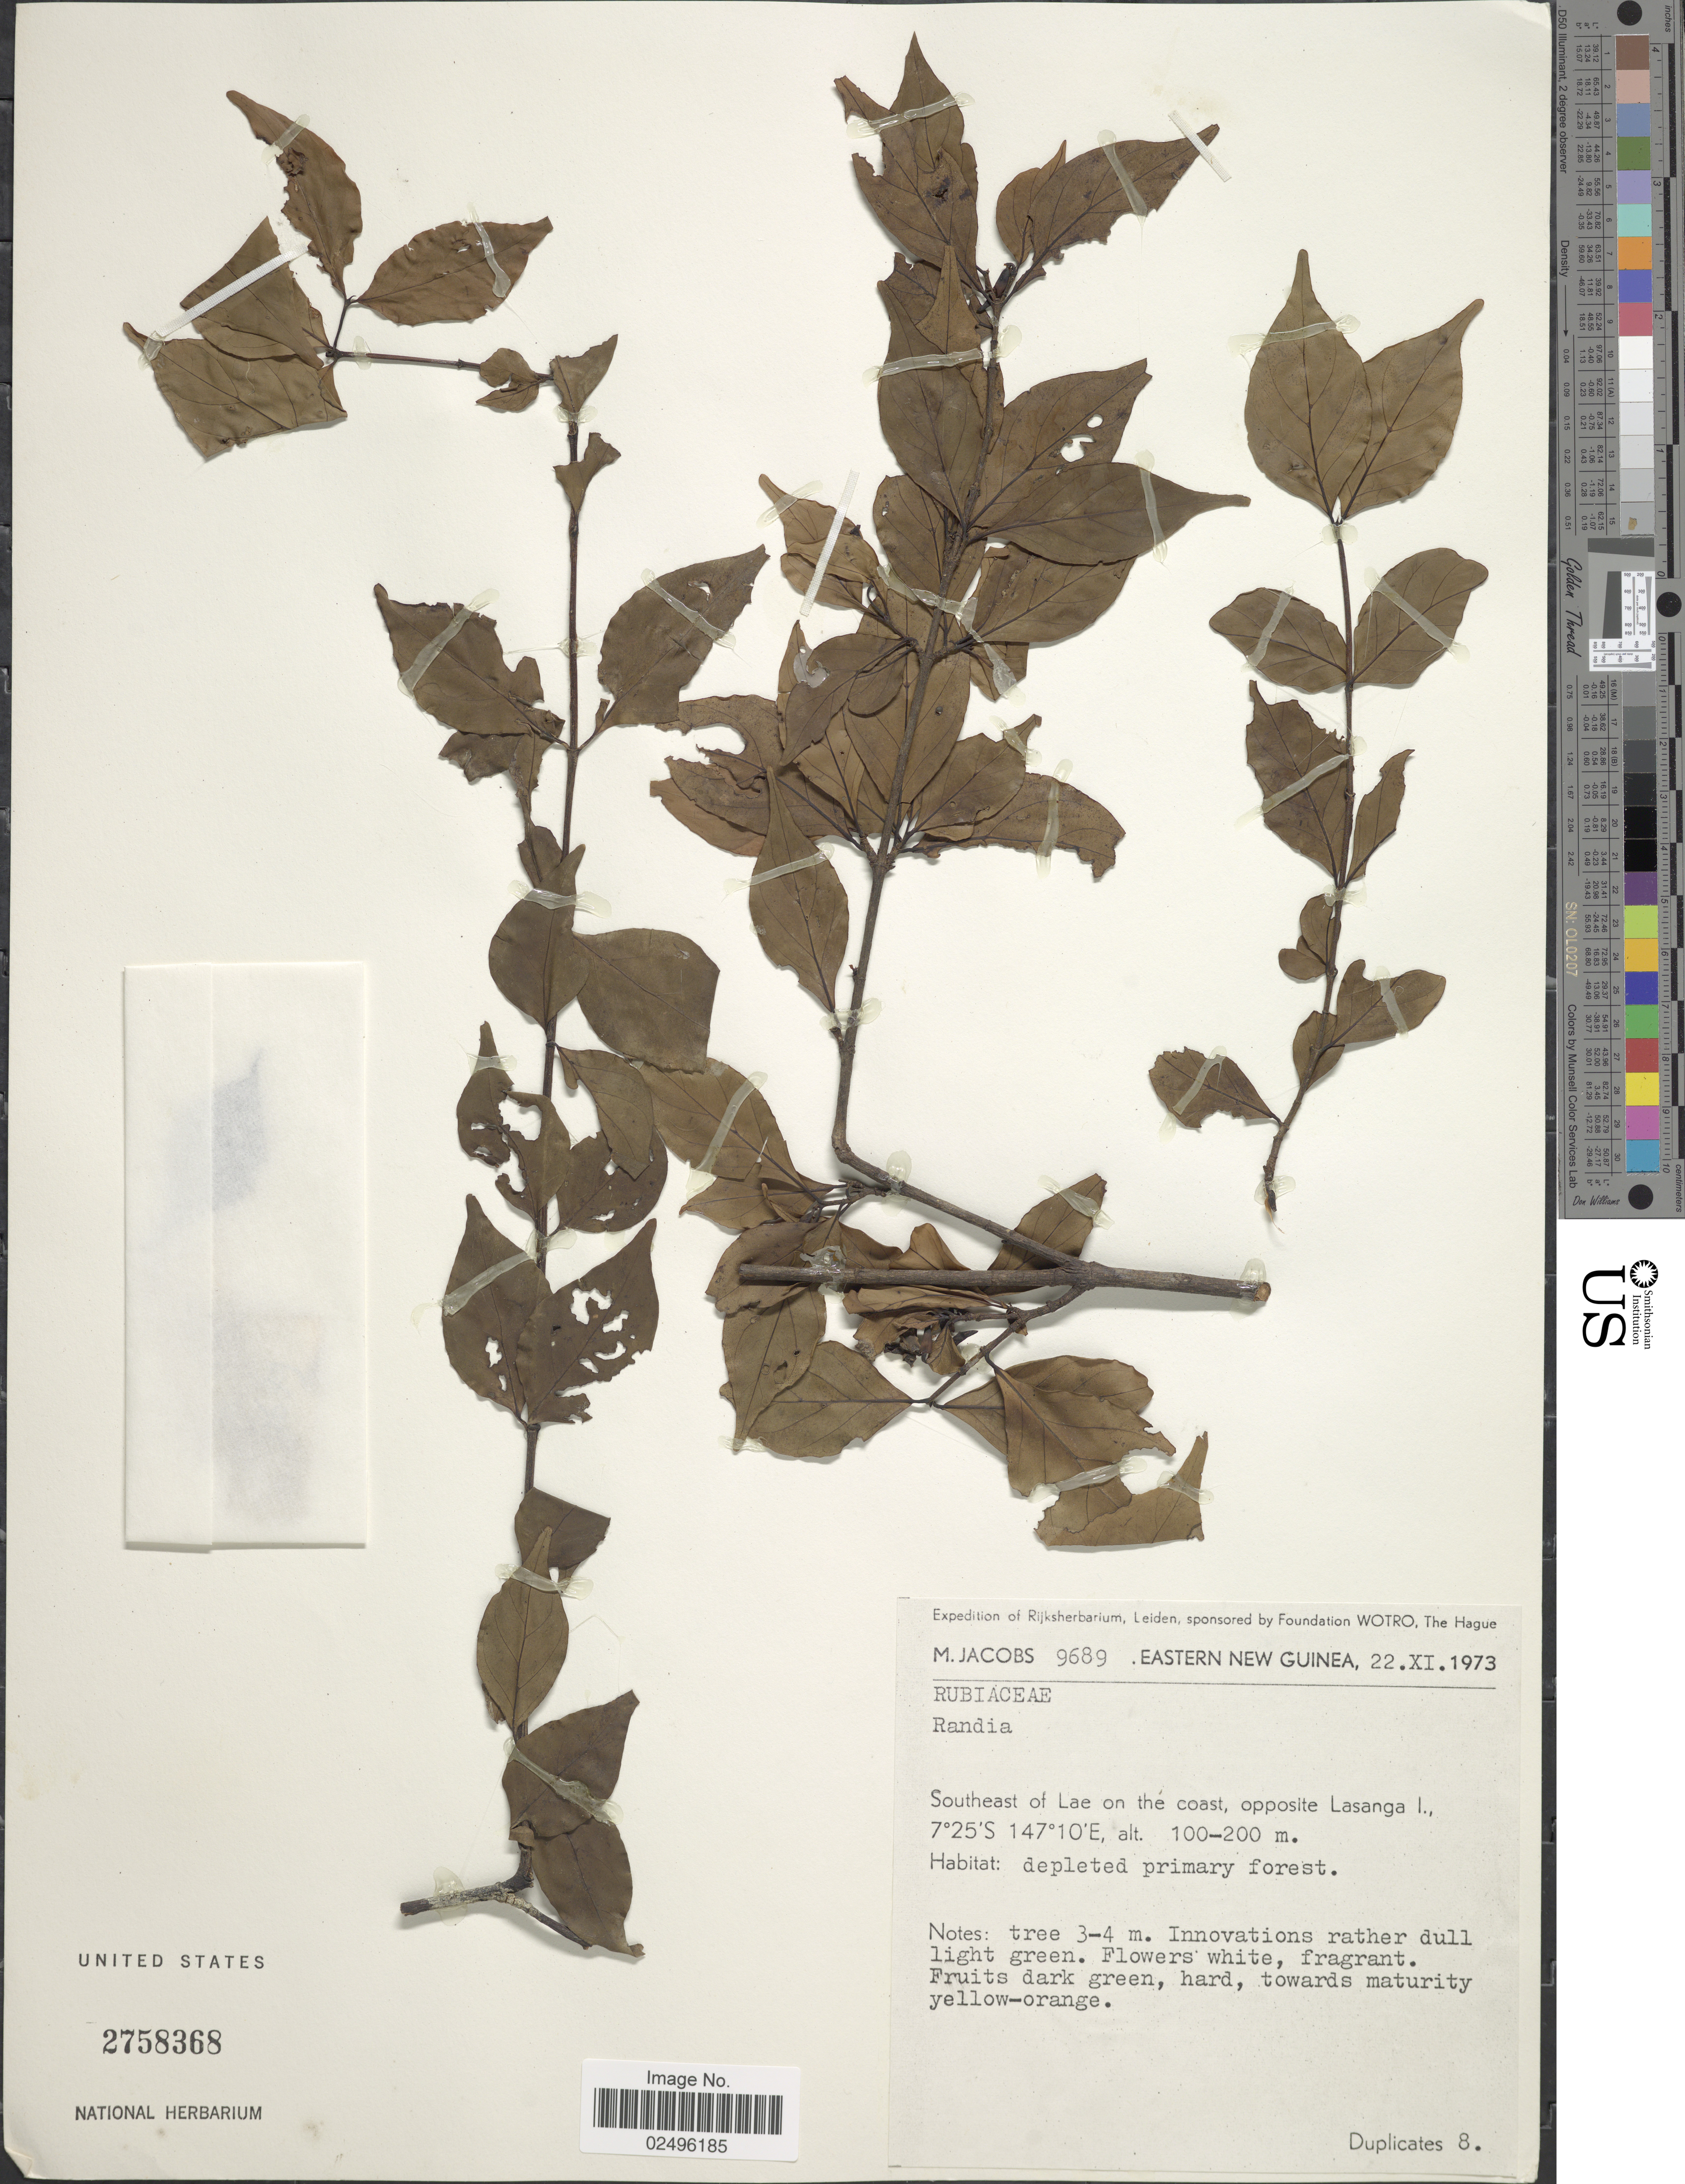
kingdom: Plantae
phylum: Tracheophyta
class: Magnoliopsida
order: Gentianales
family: Rubiaceae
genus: Fagerlindia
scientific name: Fagerlindia sp.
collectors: M. Jacobs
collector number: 9689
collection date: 1973-11-22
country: Papua New Guinea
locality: Eastern New Guinea. Southeast of Lae on the coast, opposite Lasanga I.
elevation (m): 100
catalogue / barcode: US 2758368